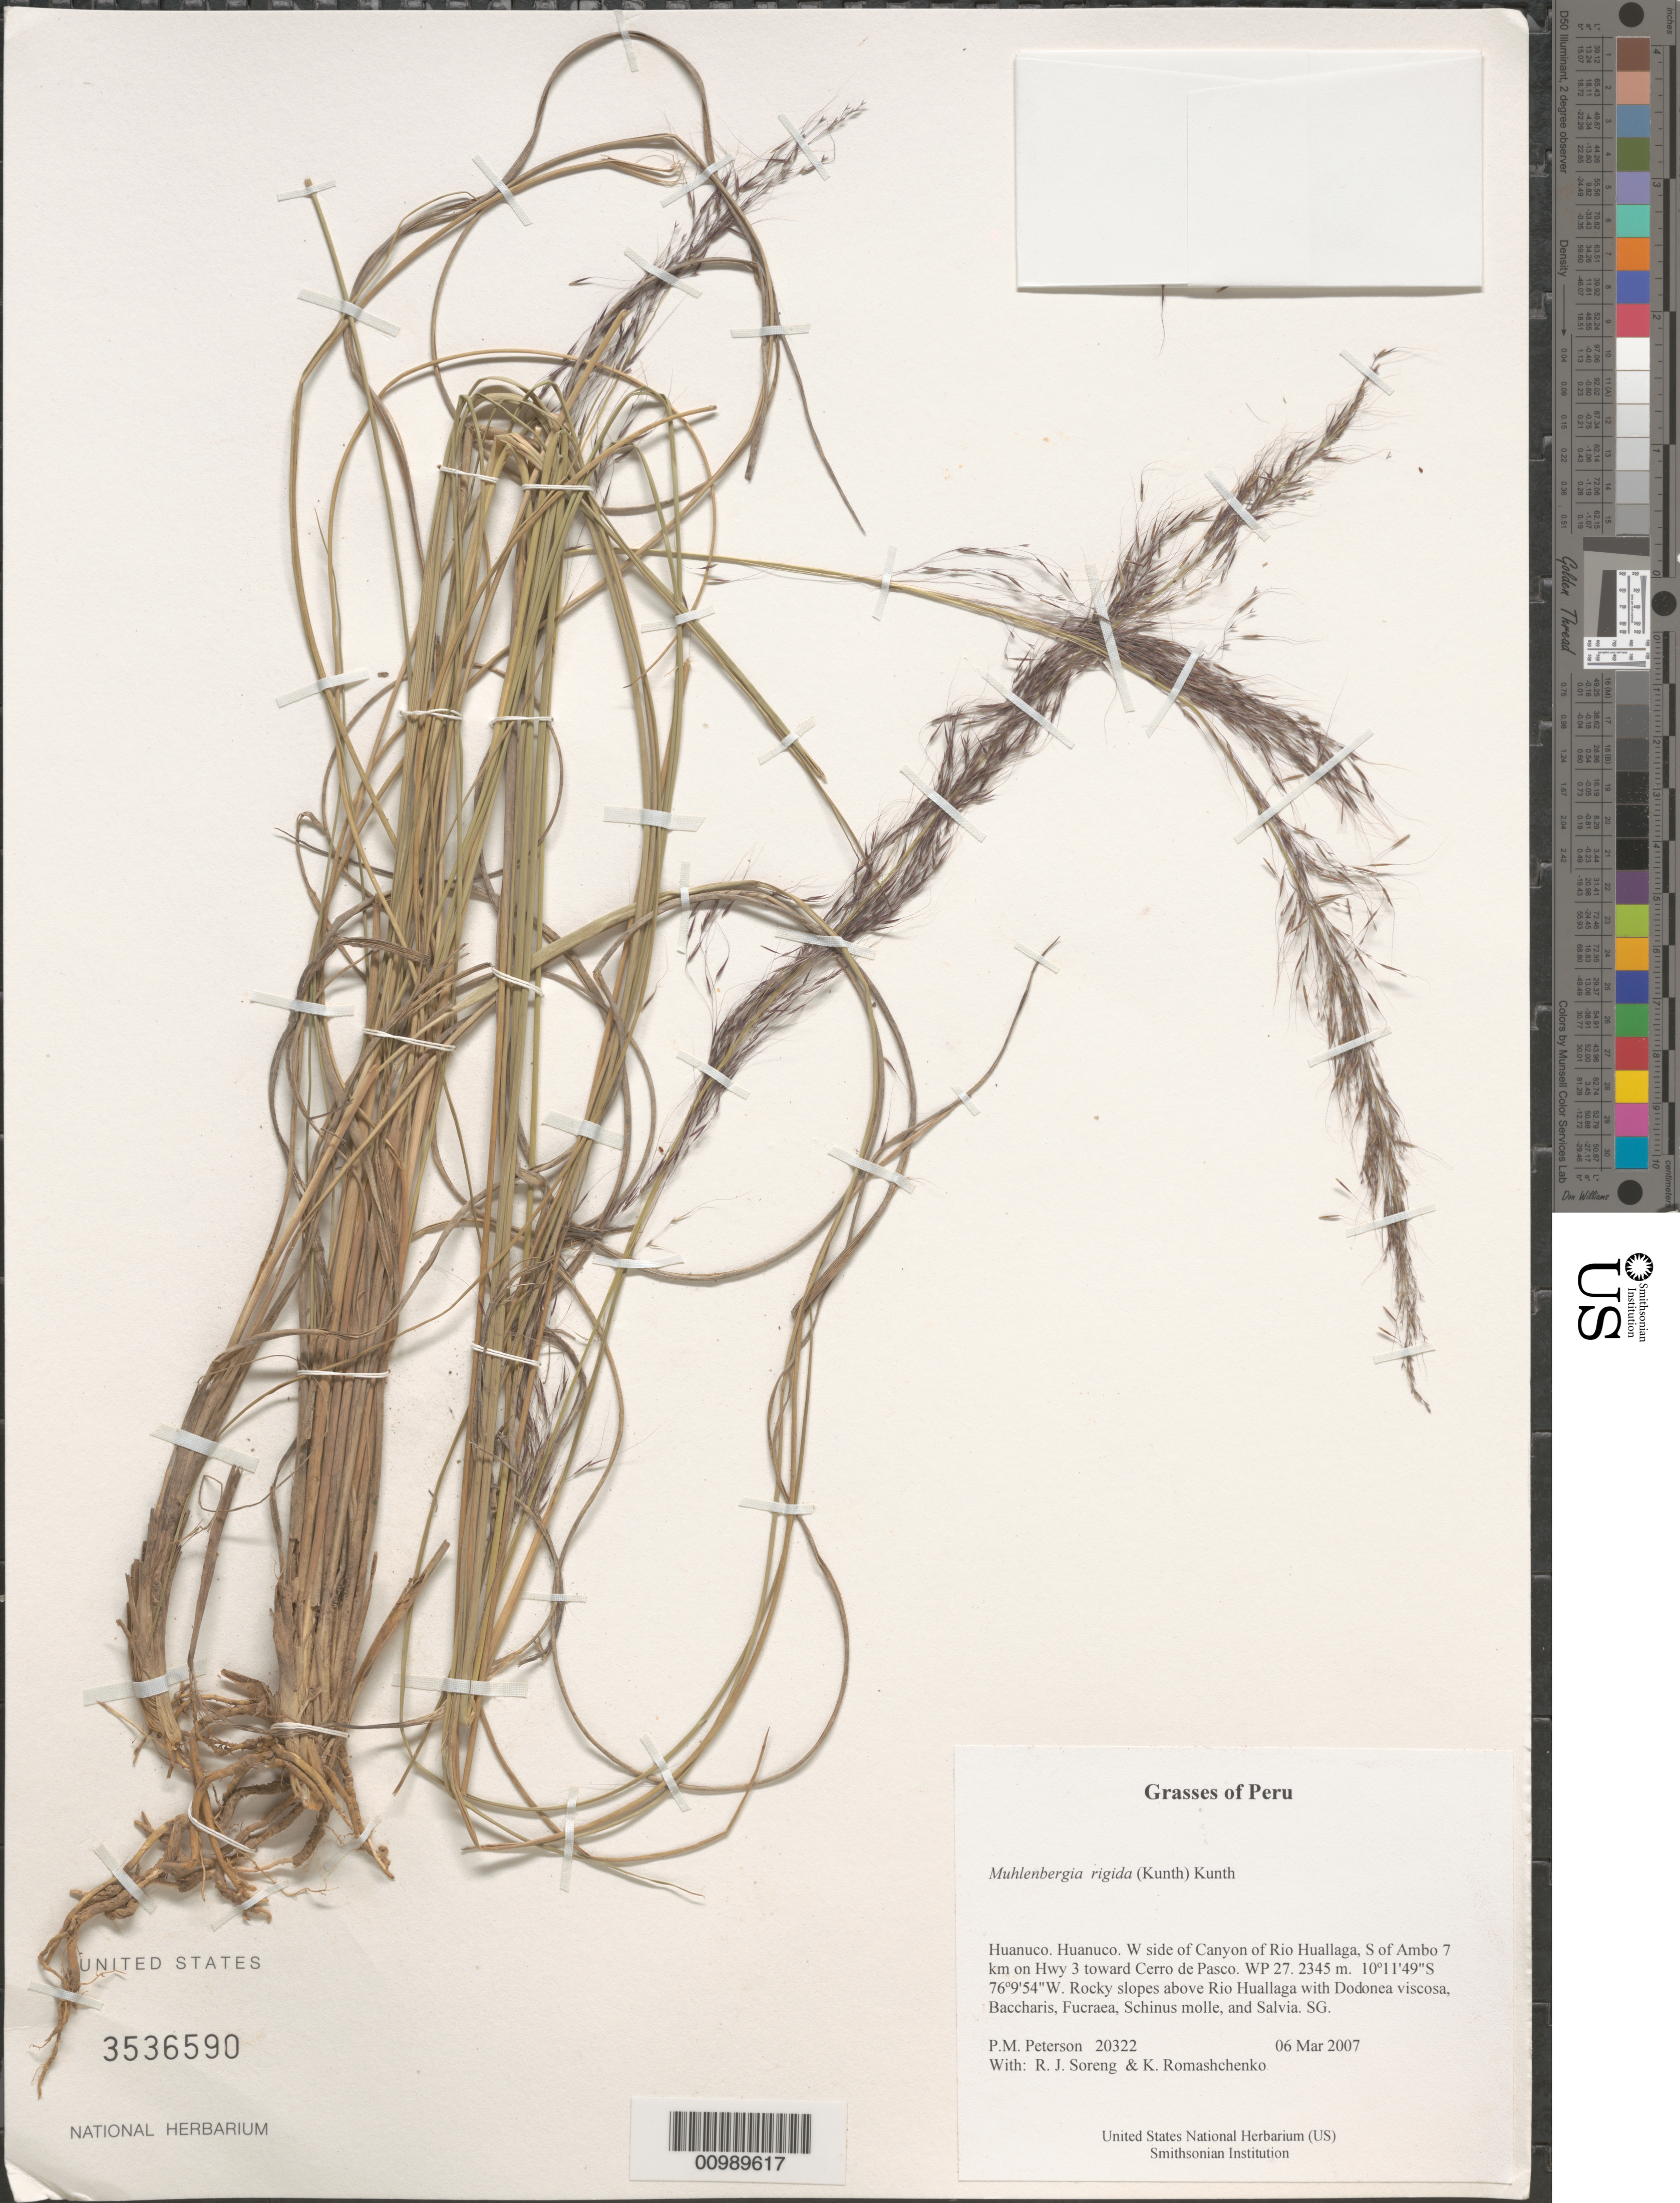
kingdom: Plantae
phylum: Tracheophyta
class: Liliopsida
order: Poales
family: Poaceae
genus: Muhlenbergia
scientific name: Muhlenbergia rigida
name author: (Kunth) Kunth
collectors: P. M. Peterson, R. J. Soreng & K. Romashchenko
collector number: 20322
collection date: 2007-03-06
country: Peru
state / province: Huanuco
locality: Huanuco. W side of Canyon of Rio Huallaga, S of Ambo 7 km on Hwy 3 toward Cerro de Pasco. WP 27. Rocky slopes above Rio Huallaga.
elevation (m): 2345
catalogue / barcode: US 3536590